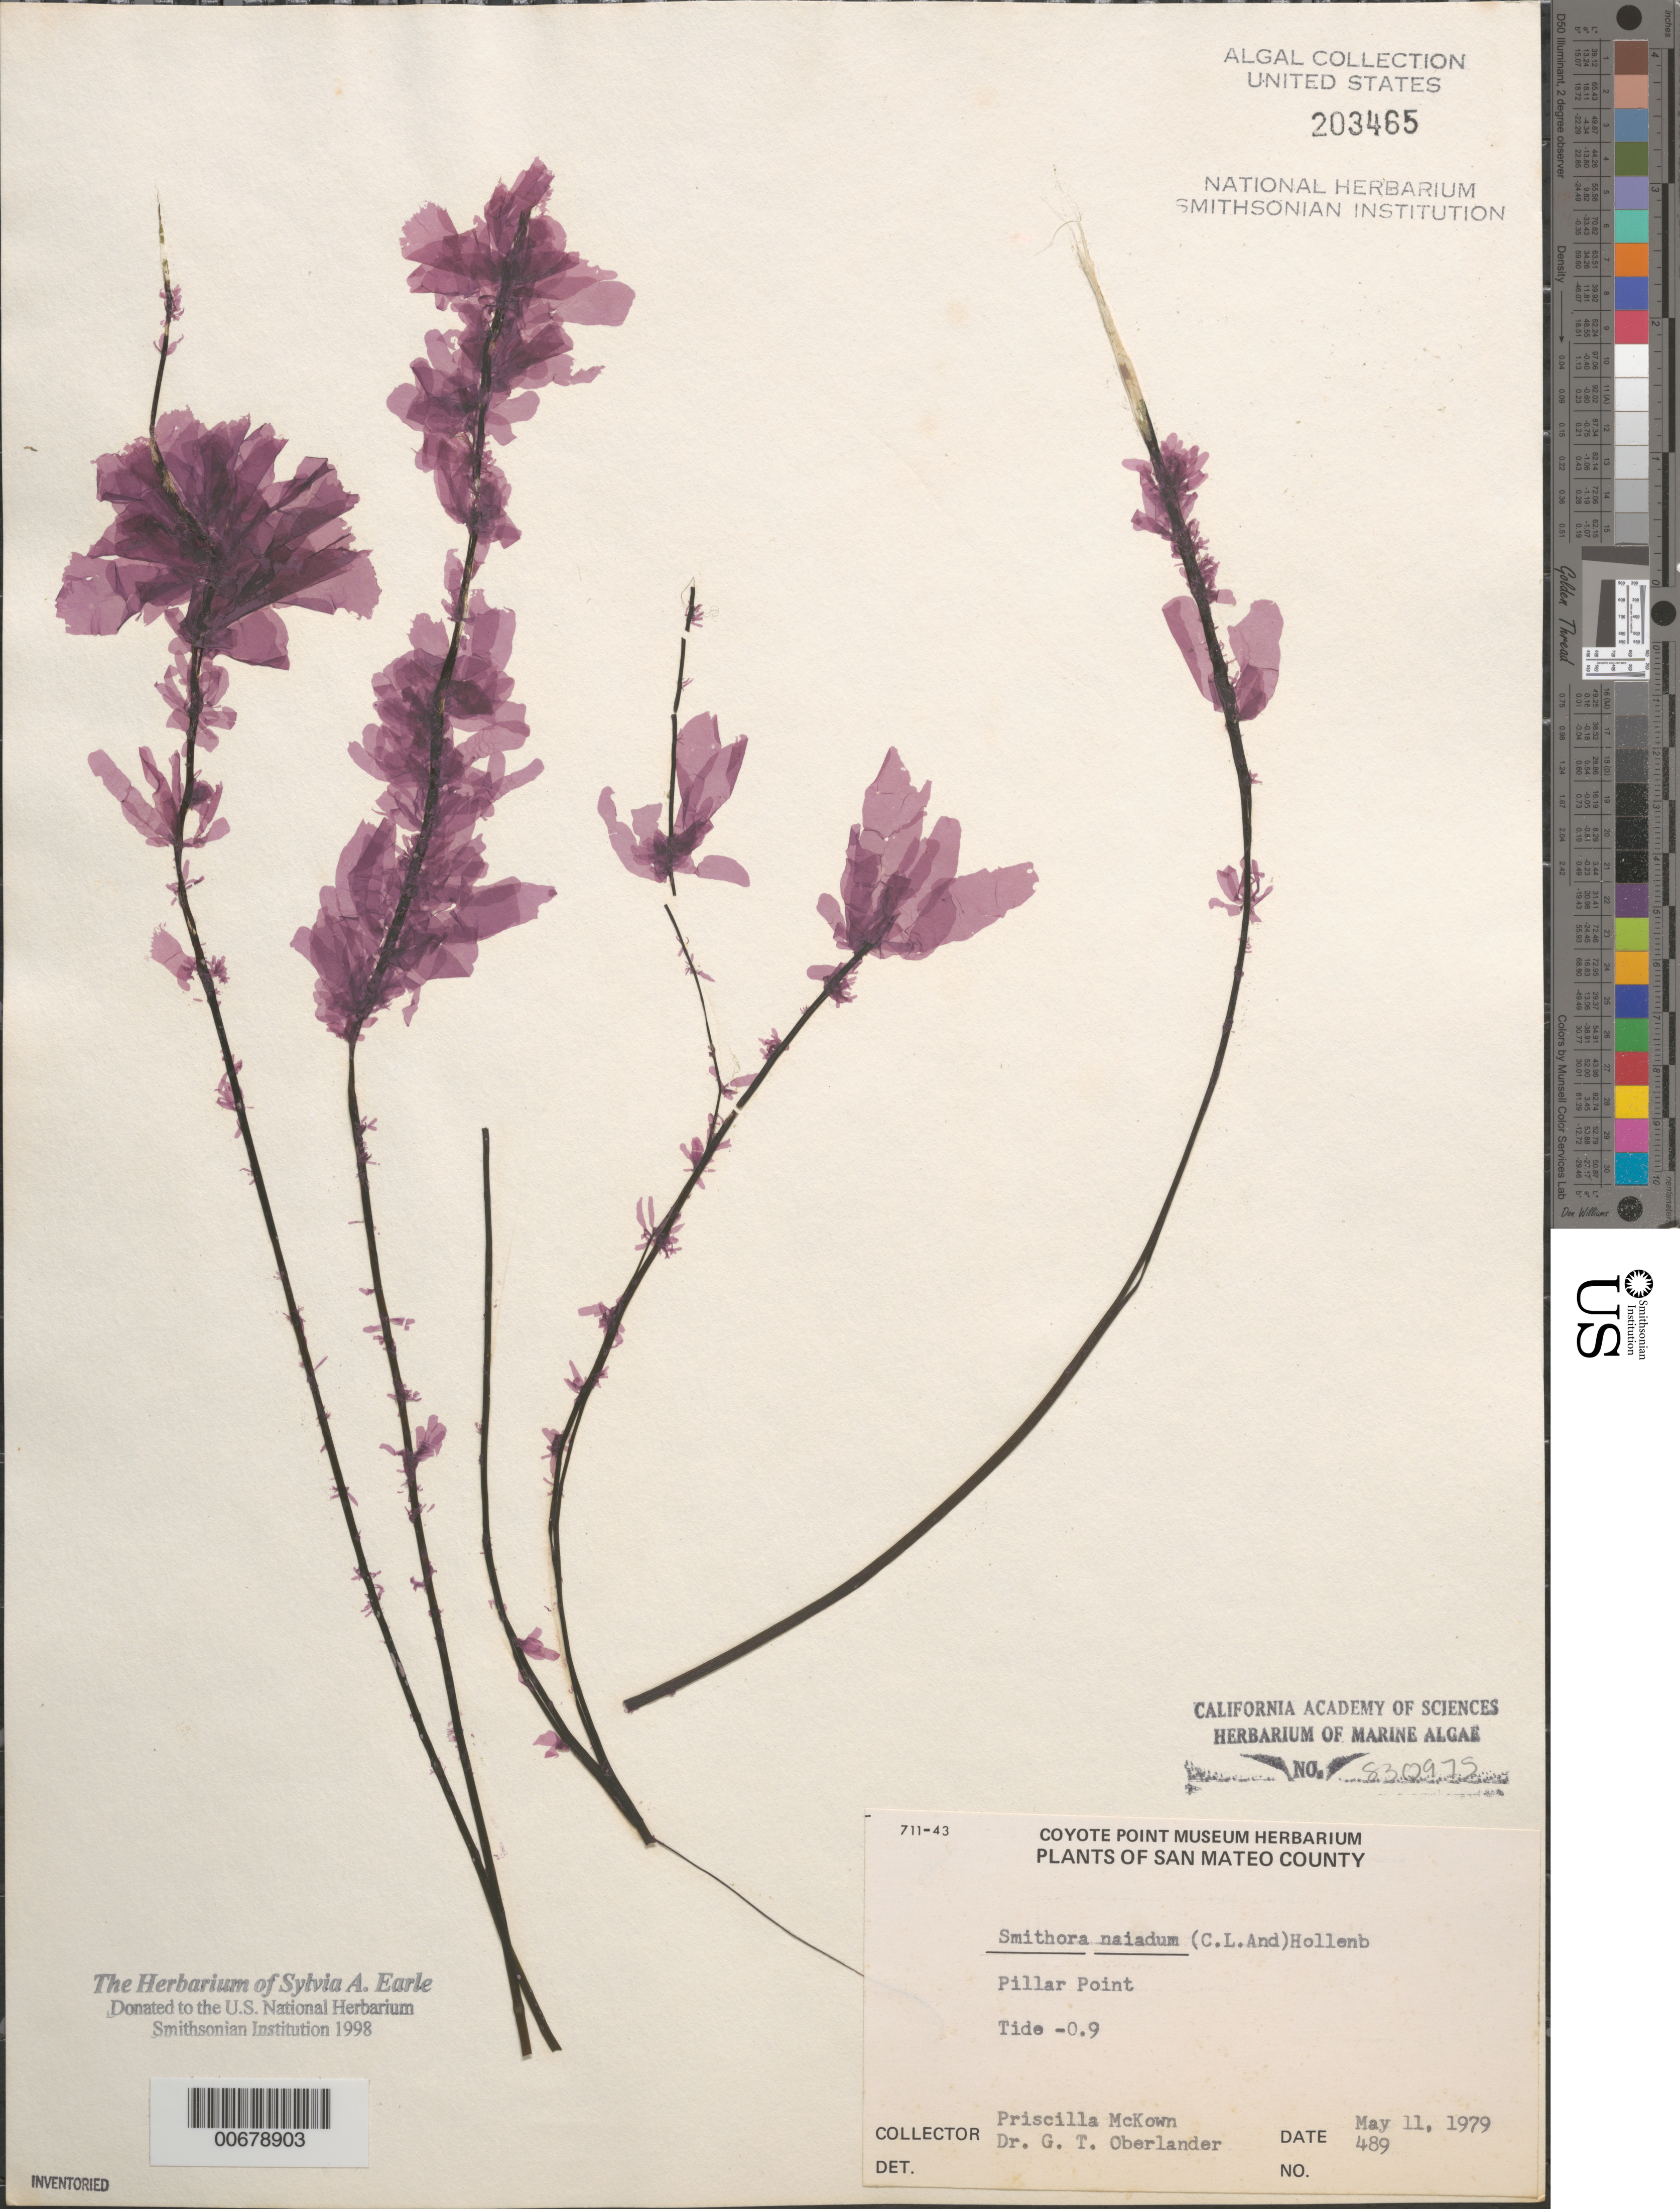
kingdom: Plantae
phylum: Rhodophyta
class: Compsopogonophyceae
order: Erythropeltidales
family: Erythrotrichiaceae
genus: Smithora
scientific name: Smithora naiadum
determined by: Oberlander, G. T.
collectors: P. McKown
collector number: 489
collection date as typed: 11 May 1979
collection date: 1979-05-11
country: United States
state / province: California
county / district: San Mateo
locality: Pillar Point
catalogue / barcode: US 203465